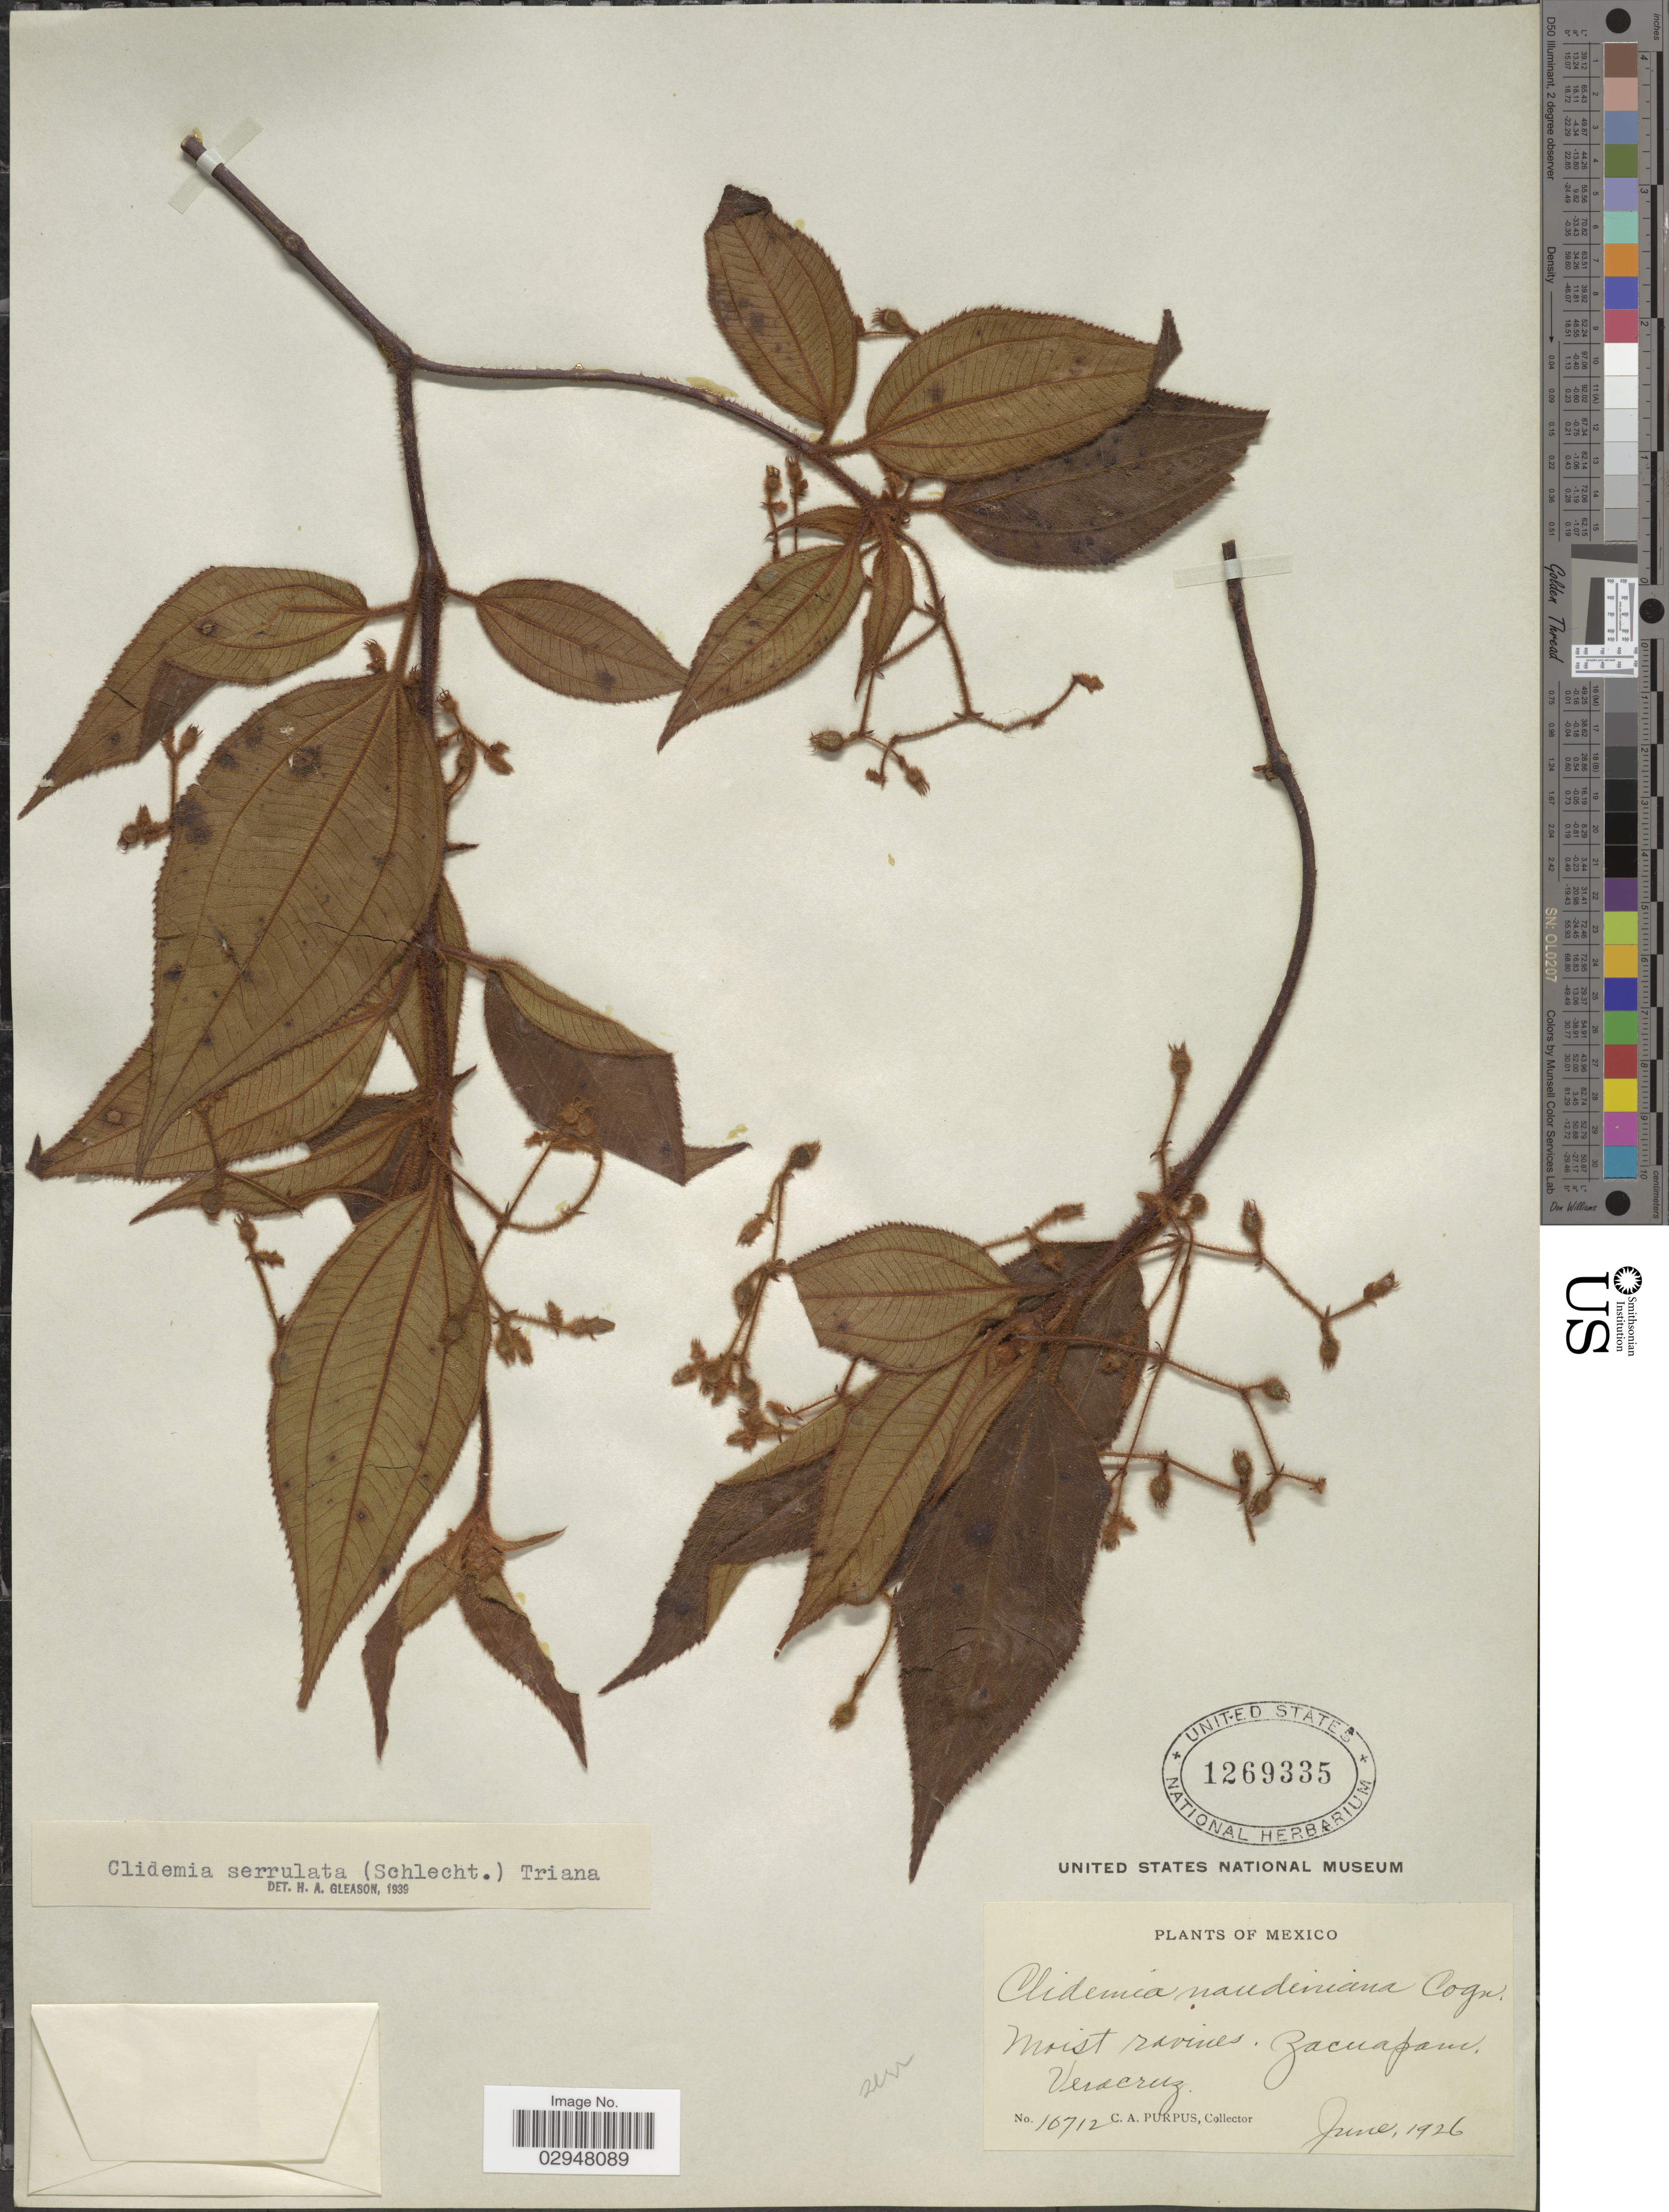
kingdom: Plantae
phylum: Tracheophyta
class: Magnoliopsida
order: Myrtales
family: Melastomataceae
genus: Clidemia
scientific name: Clidemia petiolaris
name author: (Schltdl. & Cham.) Schltdl. ex Triana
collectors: C. A. Purpus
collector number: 16712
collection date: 1926-06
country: Mexico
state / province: Veracruz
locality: Zacuapan, Veracruz.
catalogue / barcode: US 1269335